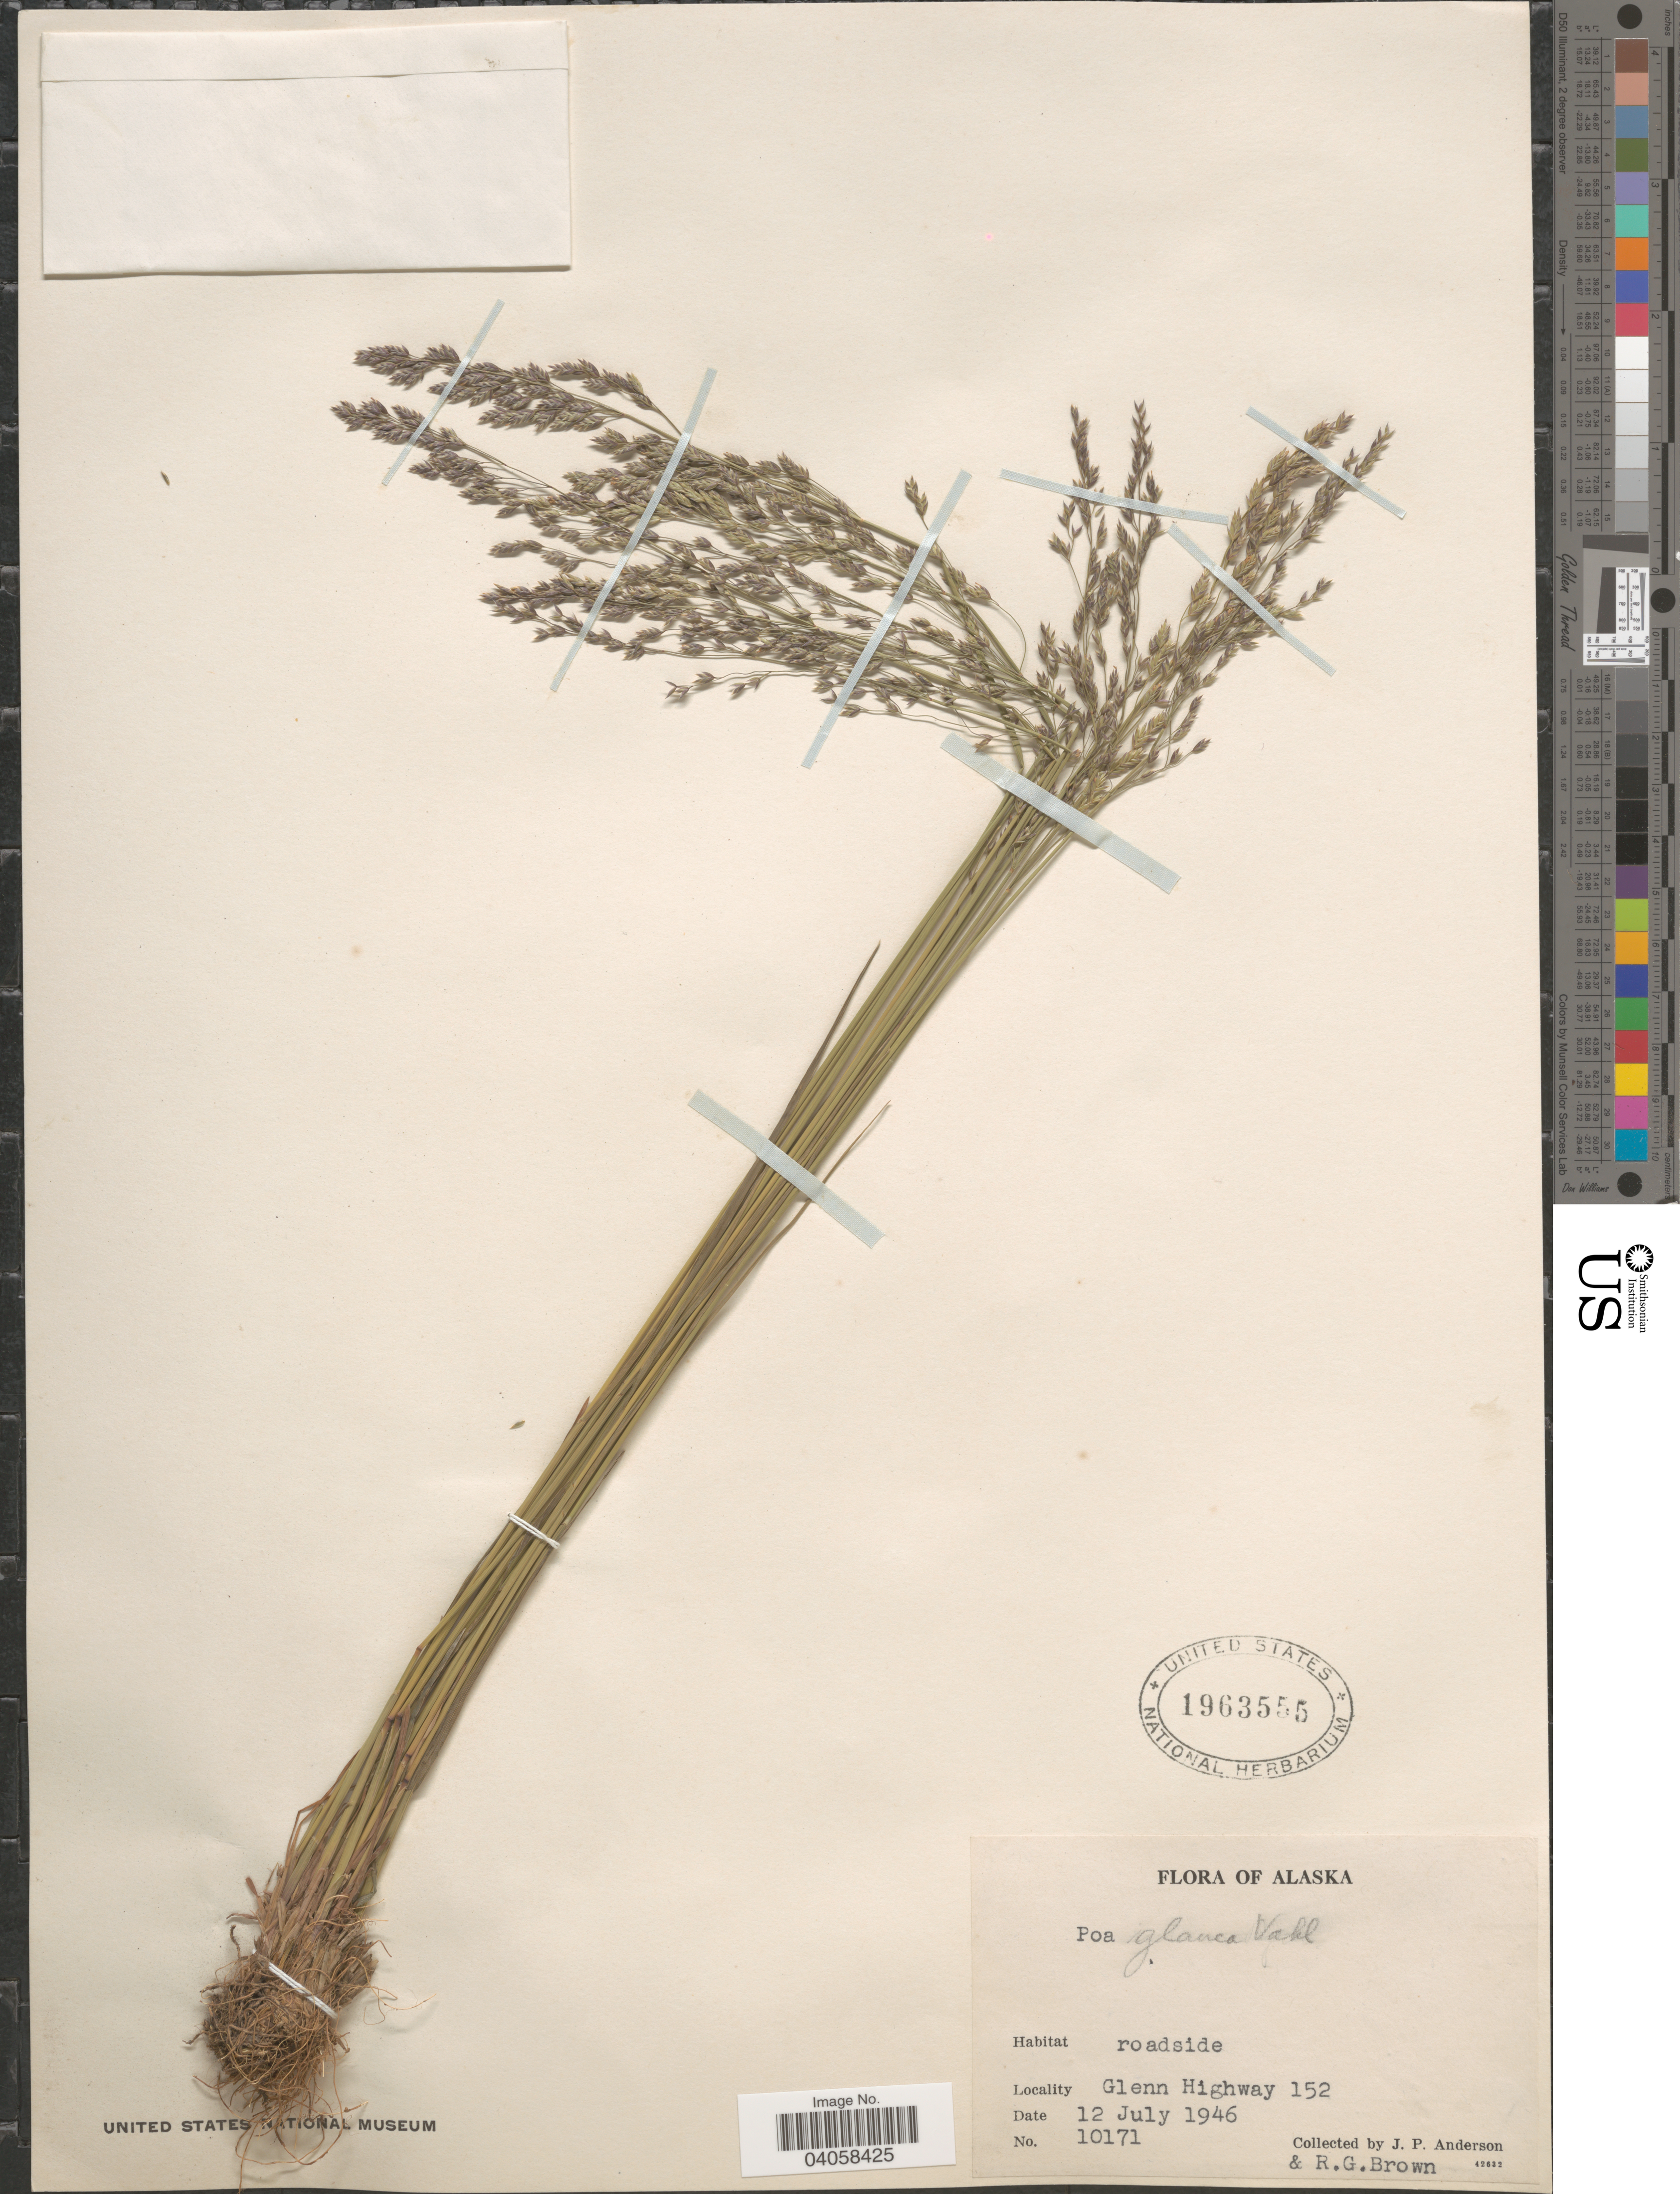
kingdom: Plantae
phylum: Tracheophyta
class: Liliopsida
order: Poales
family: Poaceae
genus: Poa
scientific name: Poa glauca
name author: Vahl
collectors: J. P. Anderson & R. G. Brown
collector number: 10171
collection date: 1946-07-12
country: United States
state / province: Alaska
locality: Glenn Highway 152.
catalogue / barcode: US 1963555